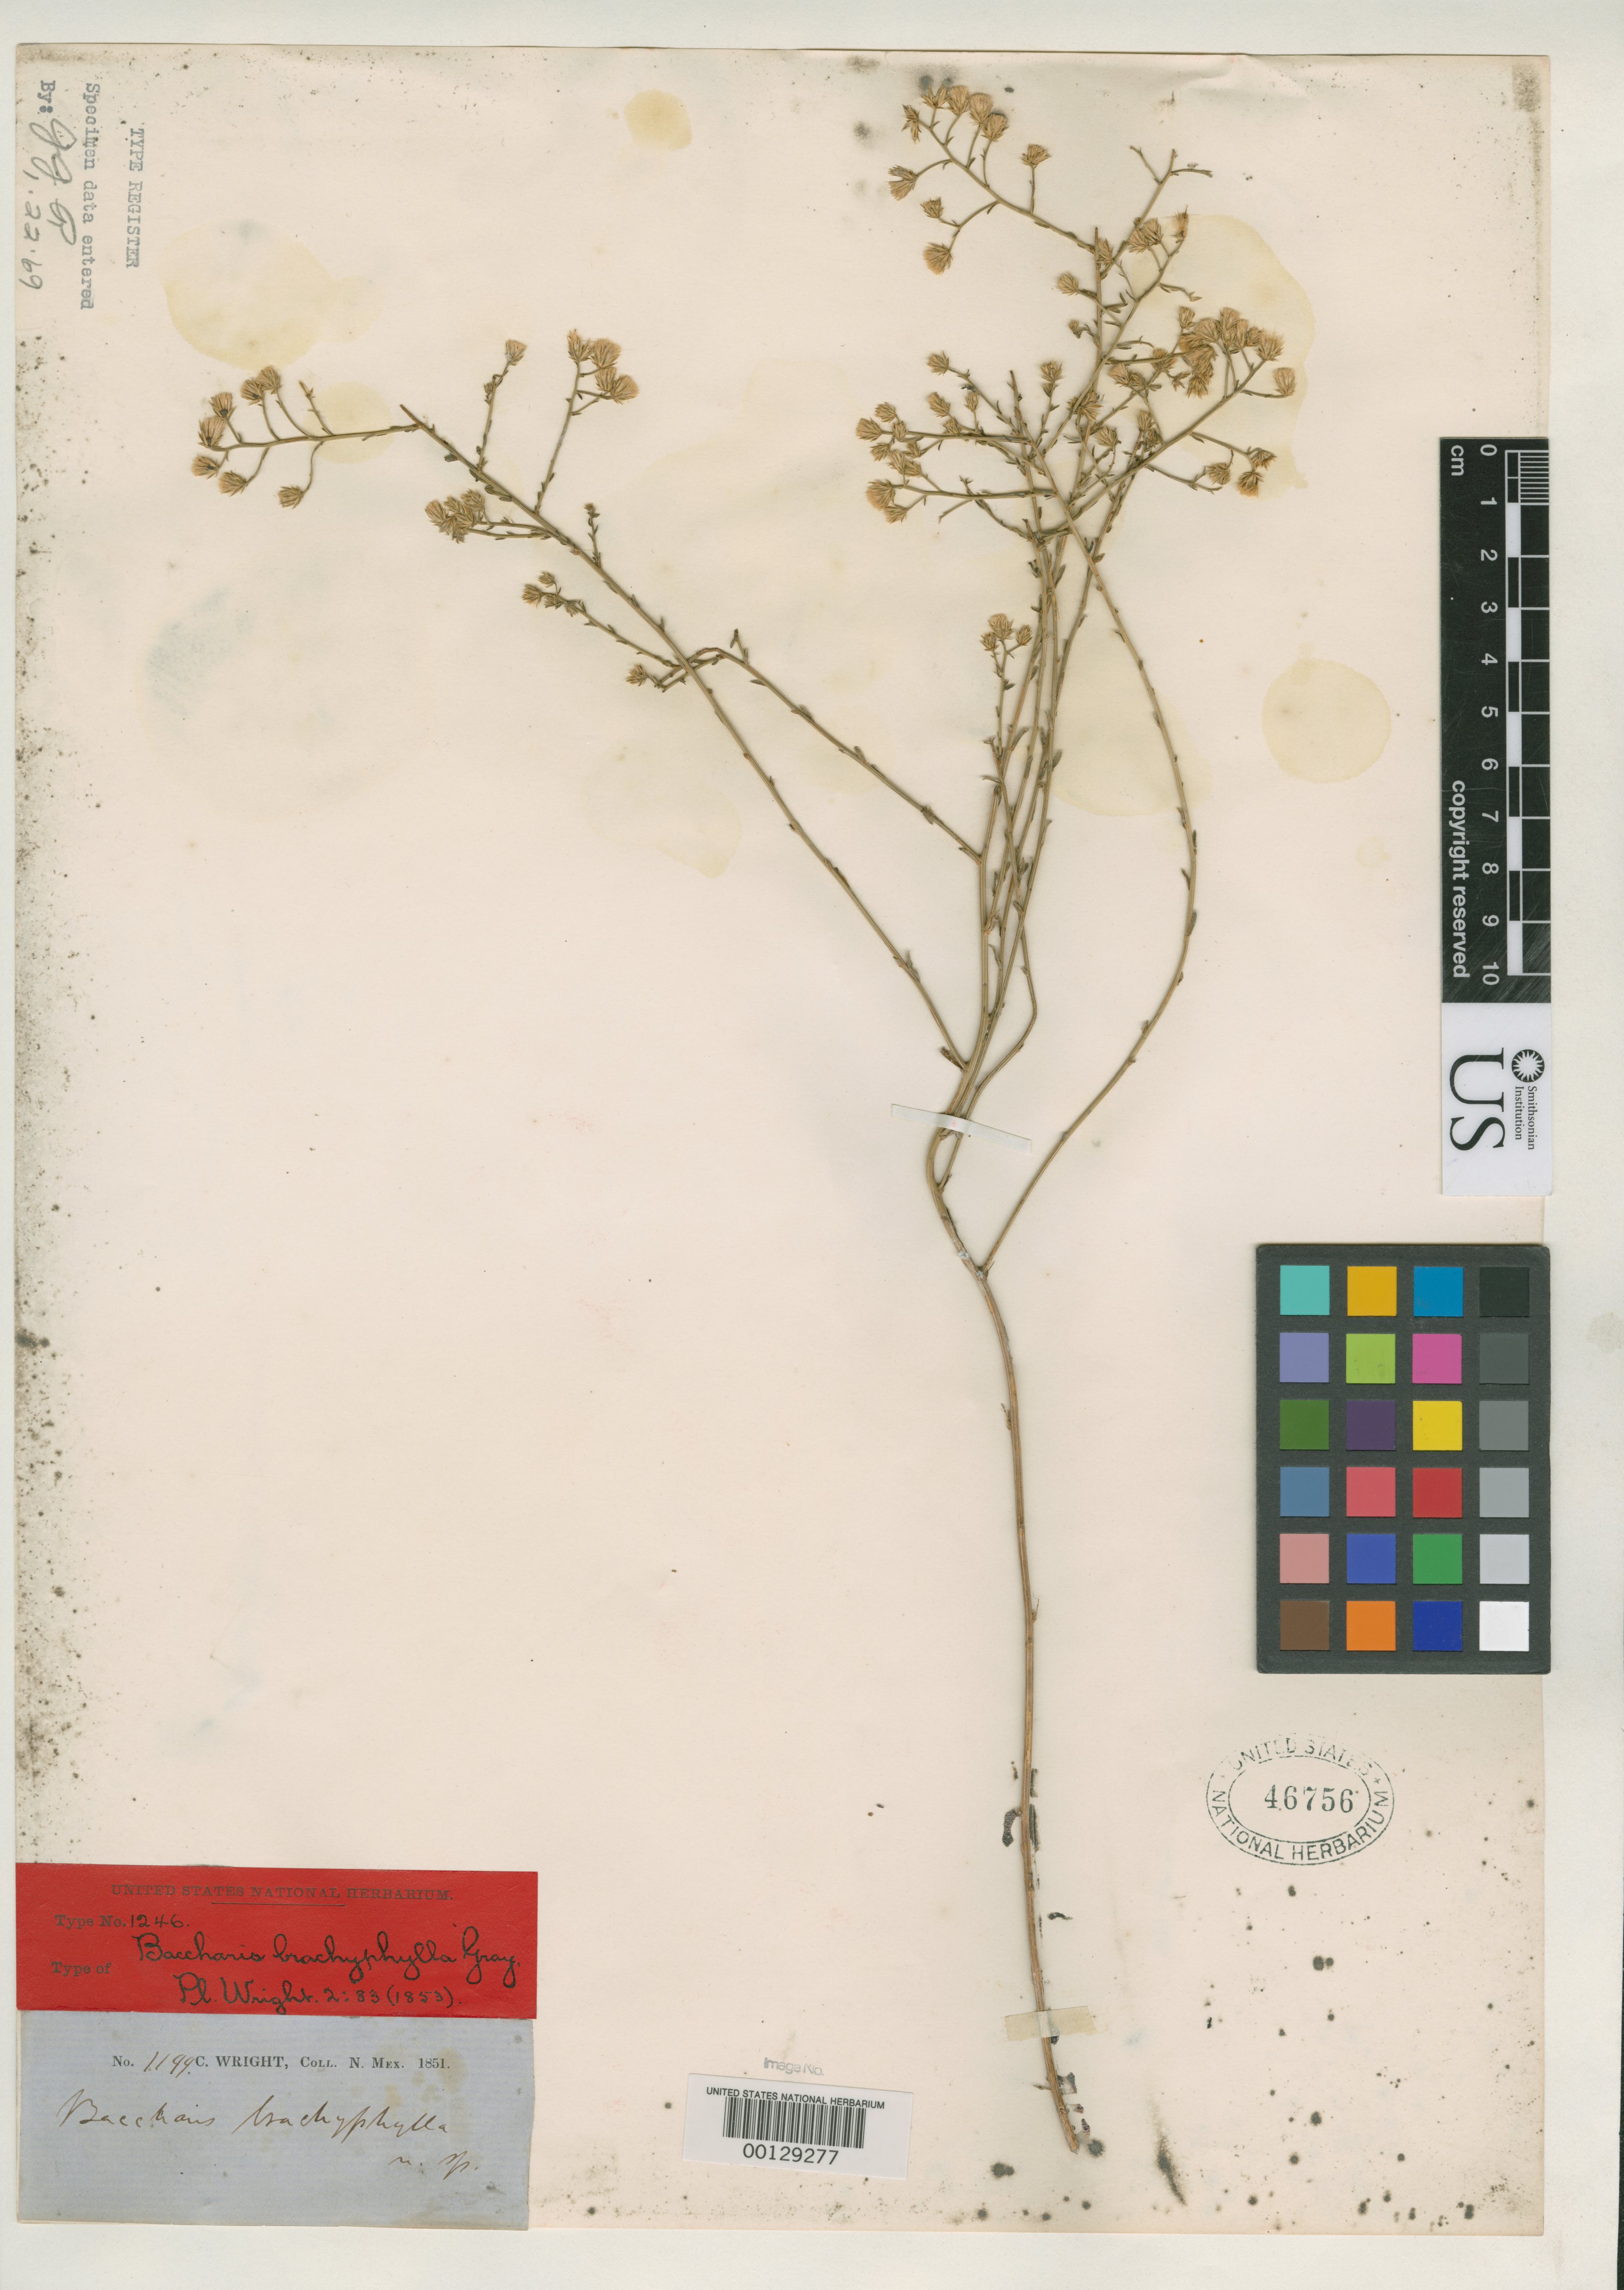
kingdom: Plantae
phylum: Tracheophyta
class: Magnoliopsida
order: Asterales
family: Asteraceae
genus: Baccharis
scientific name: Baccharis brachyphylla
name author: A. Gray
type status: Type Collection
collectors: C. Wright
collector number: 1199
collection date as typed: Sep 1851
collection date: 1851-09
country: United States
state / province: Arizona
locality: Chiricahui Mts.; Condes Camp.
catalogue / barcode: US 46756